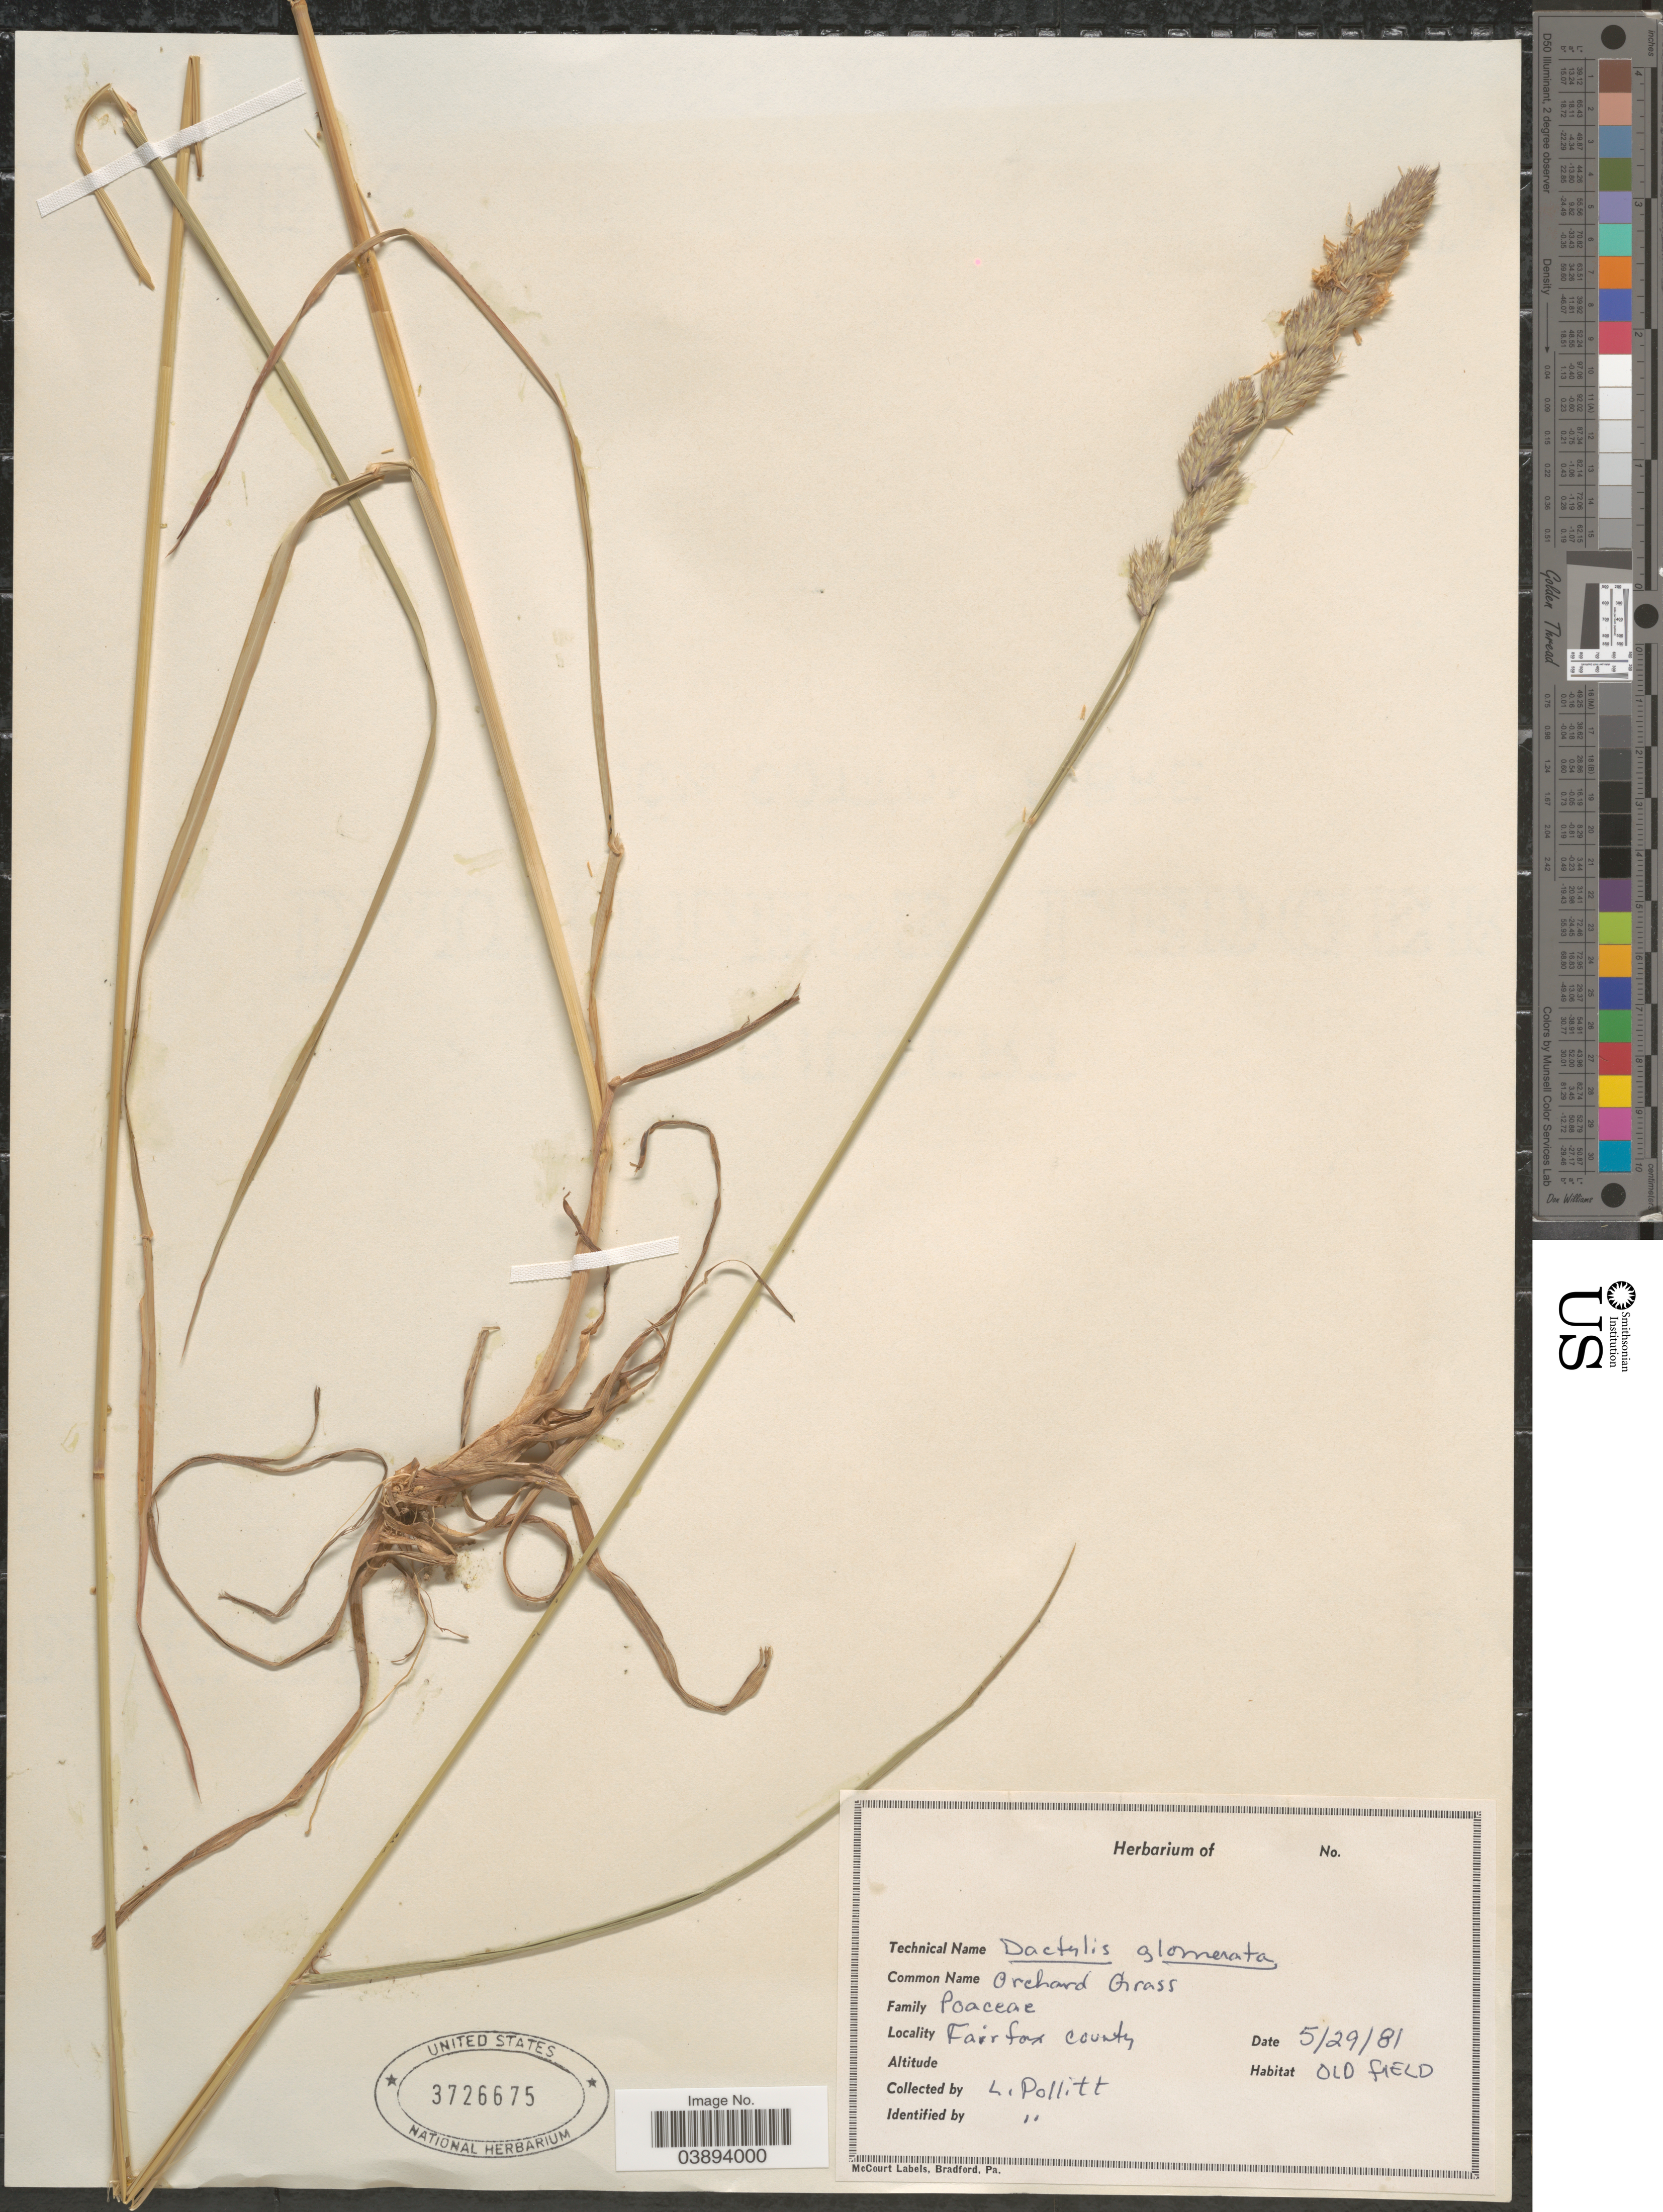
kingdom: Plantae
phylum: Tracheophyta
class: Liliopsida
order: Poales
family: Poaceae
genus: Dactylis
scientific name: Dactylis glomerata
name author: L.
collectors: L. Pollitt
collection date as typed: Transcribed d/m/y: 29/5/81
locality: Fairfax County.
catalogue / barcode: US 3726675